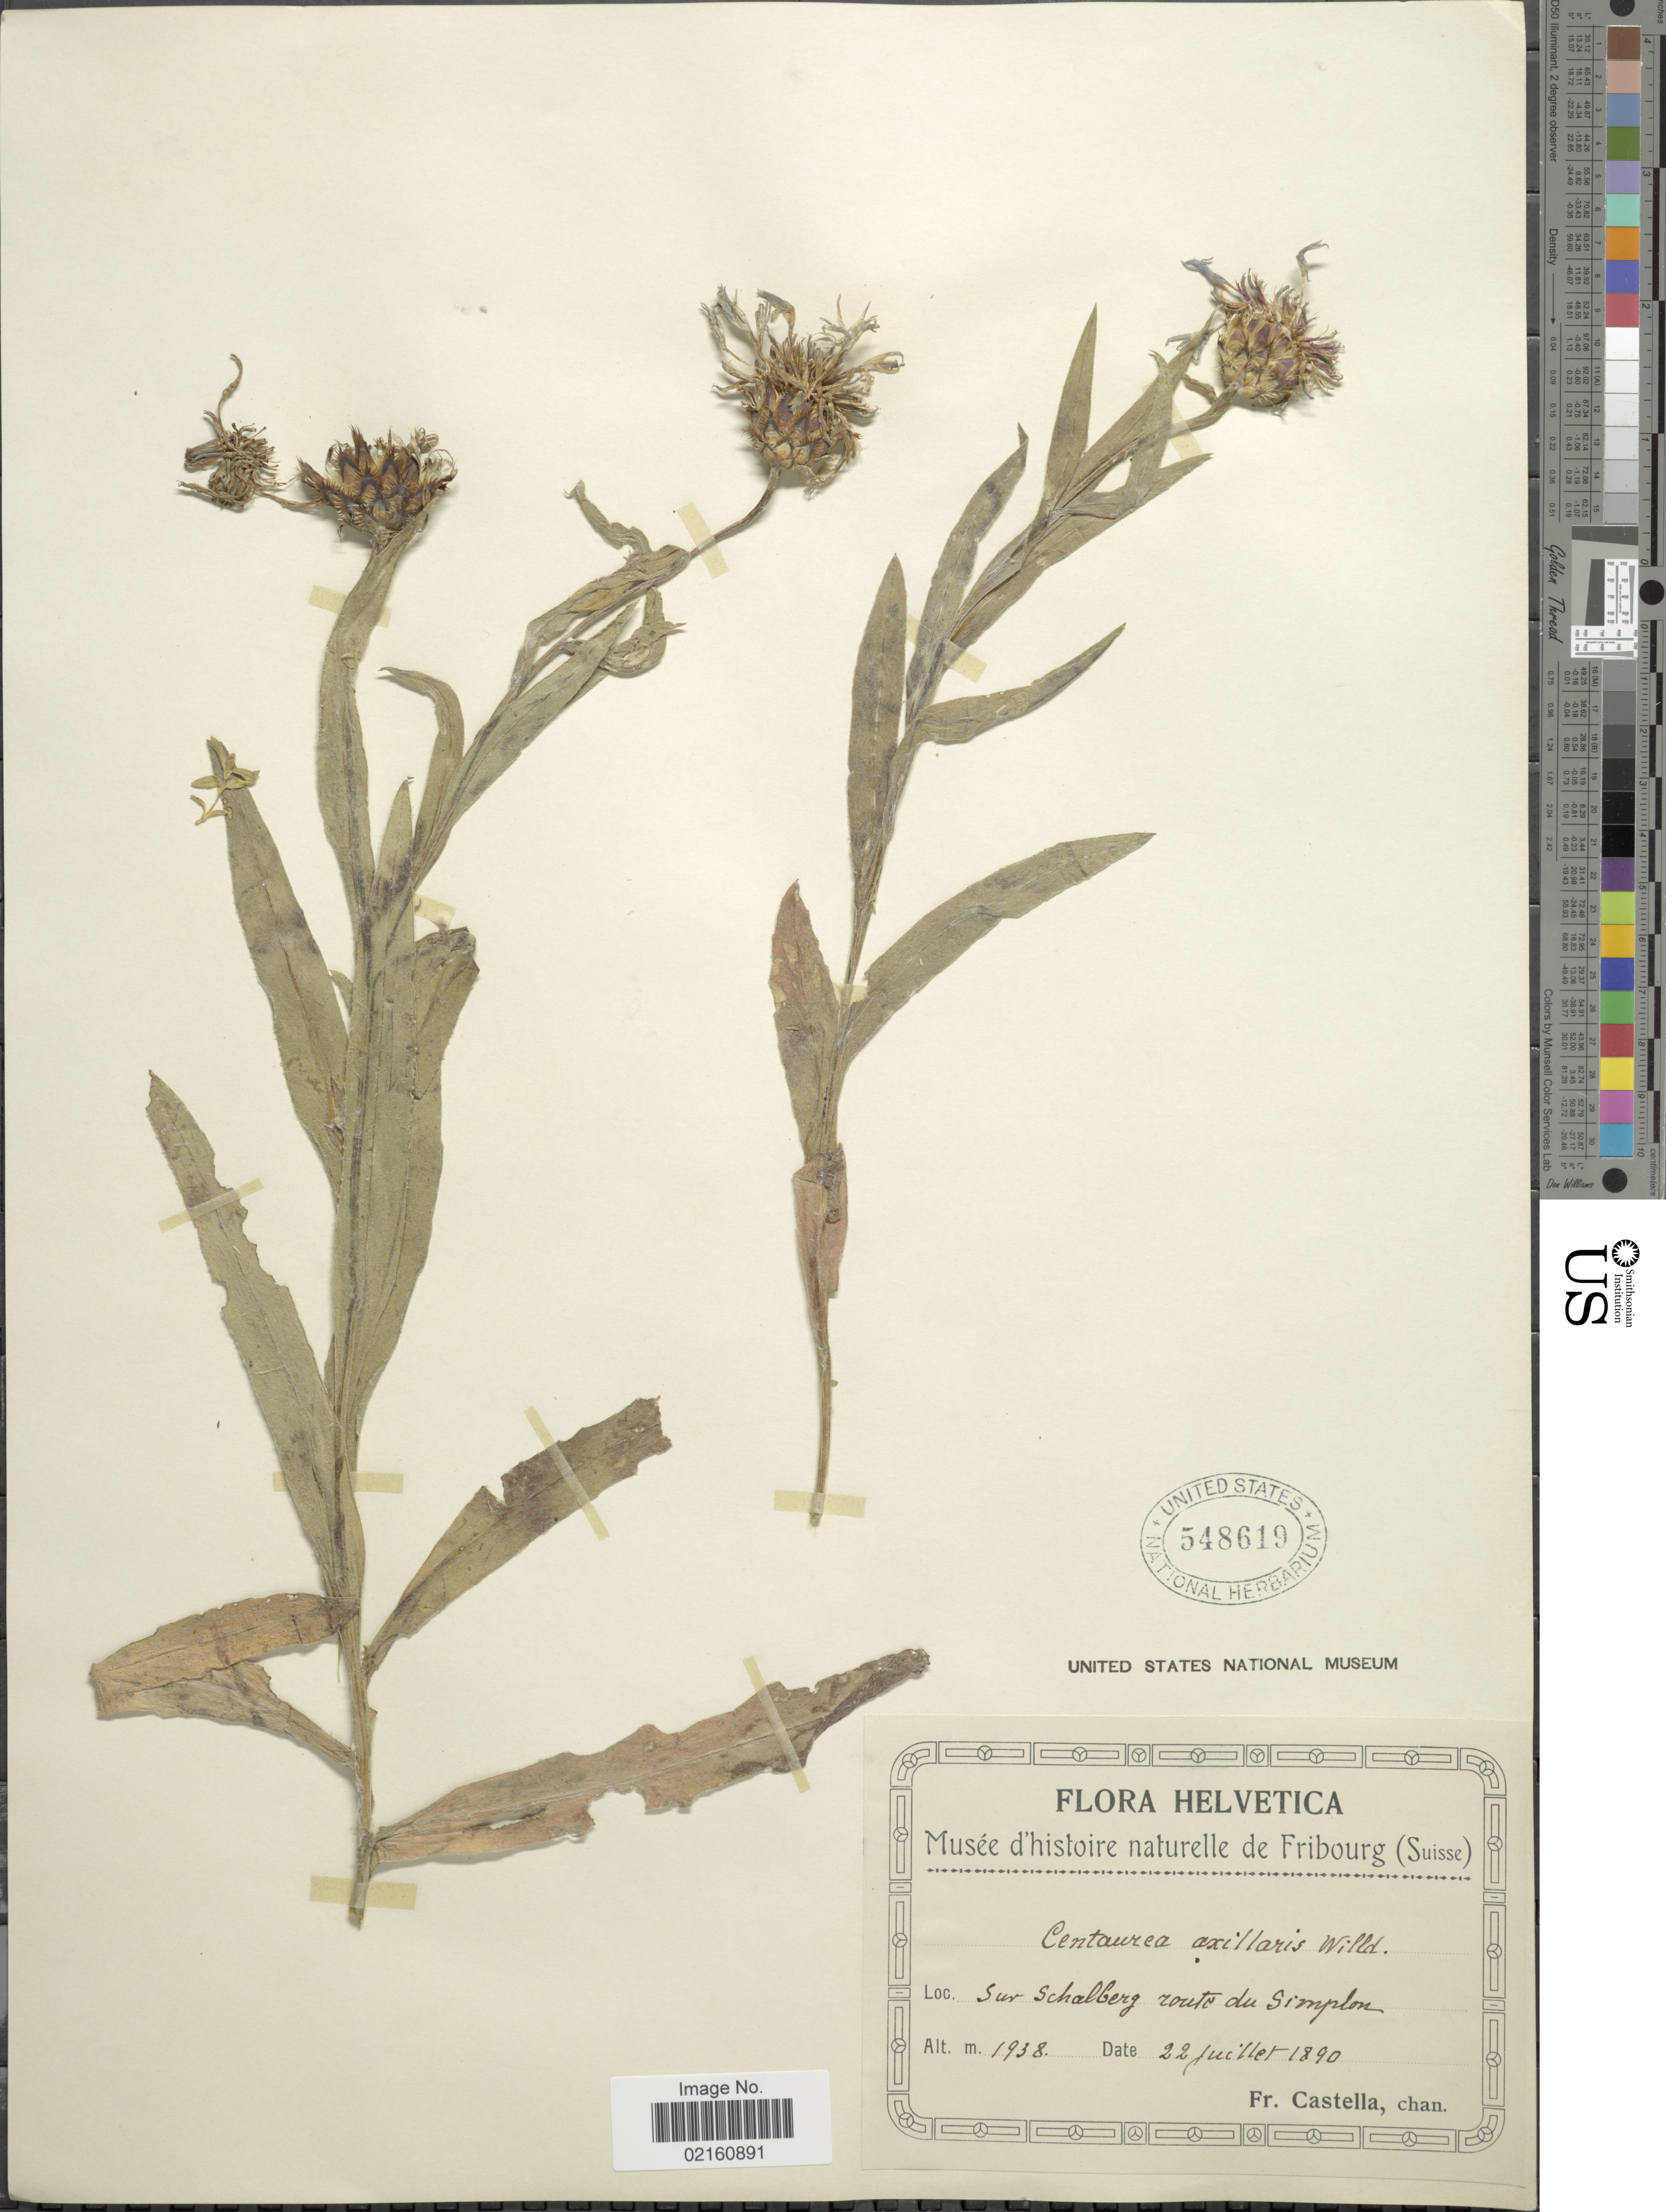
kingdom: Plantae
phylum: Tracheophyta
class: Magnoliopsida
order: Asterales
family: Asteraceae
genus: Centaurea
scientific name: Centaurea axillaris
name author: Willd.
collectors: Fr. Castella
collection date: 1890-07-22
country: Switzerland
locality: Helvetica, Sur Schalberg route du Simplon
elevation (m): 1938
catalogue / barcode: US 548619